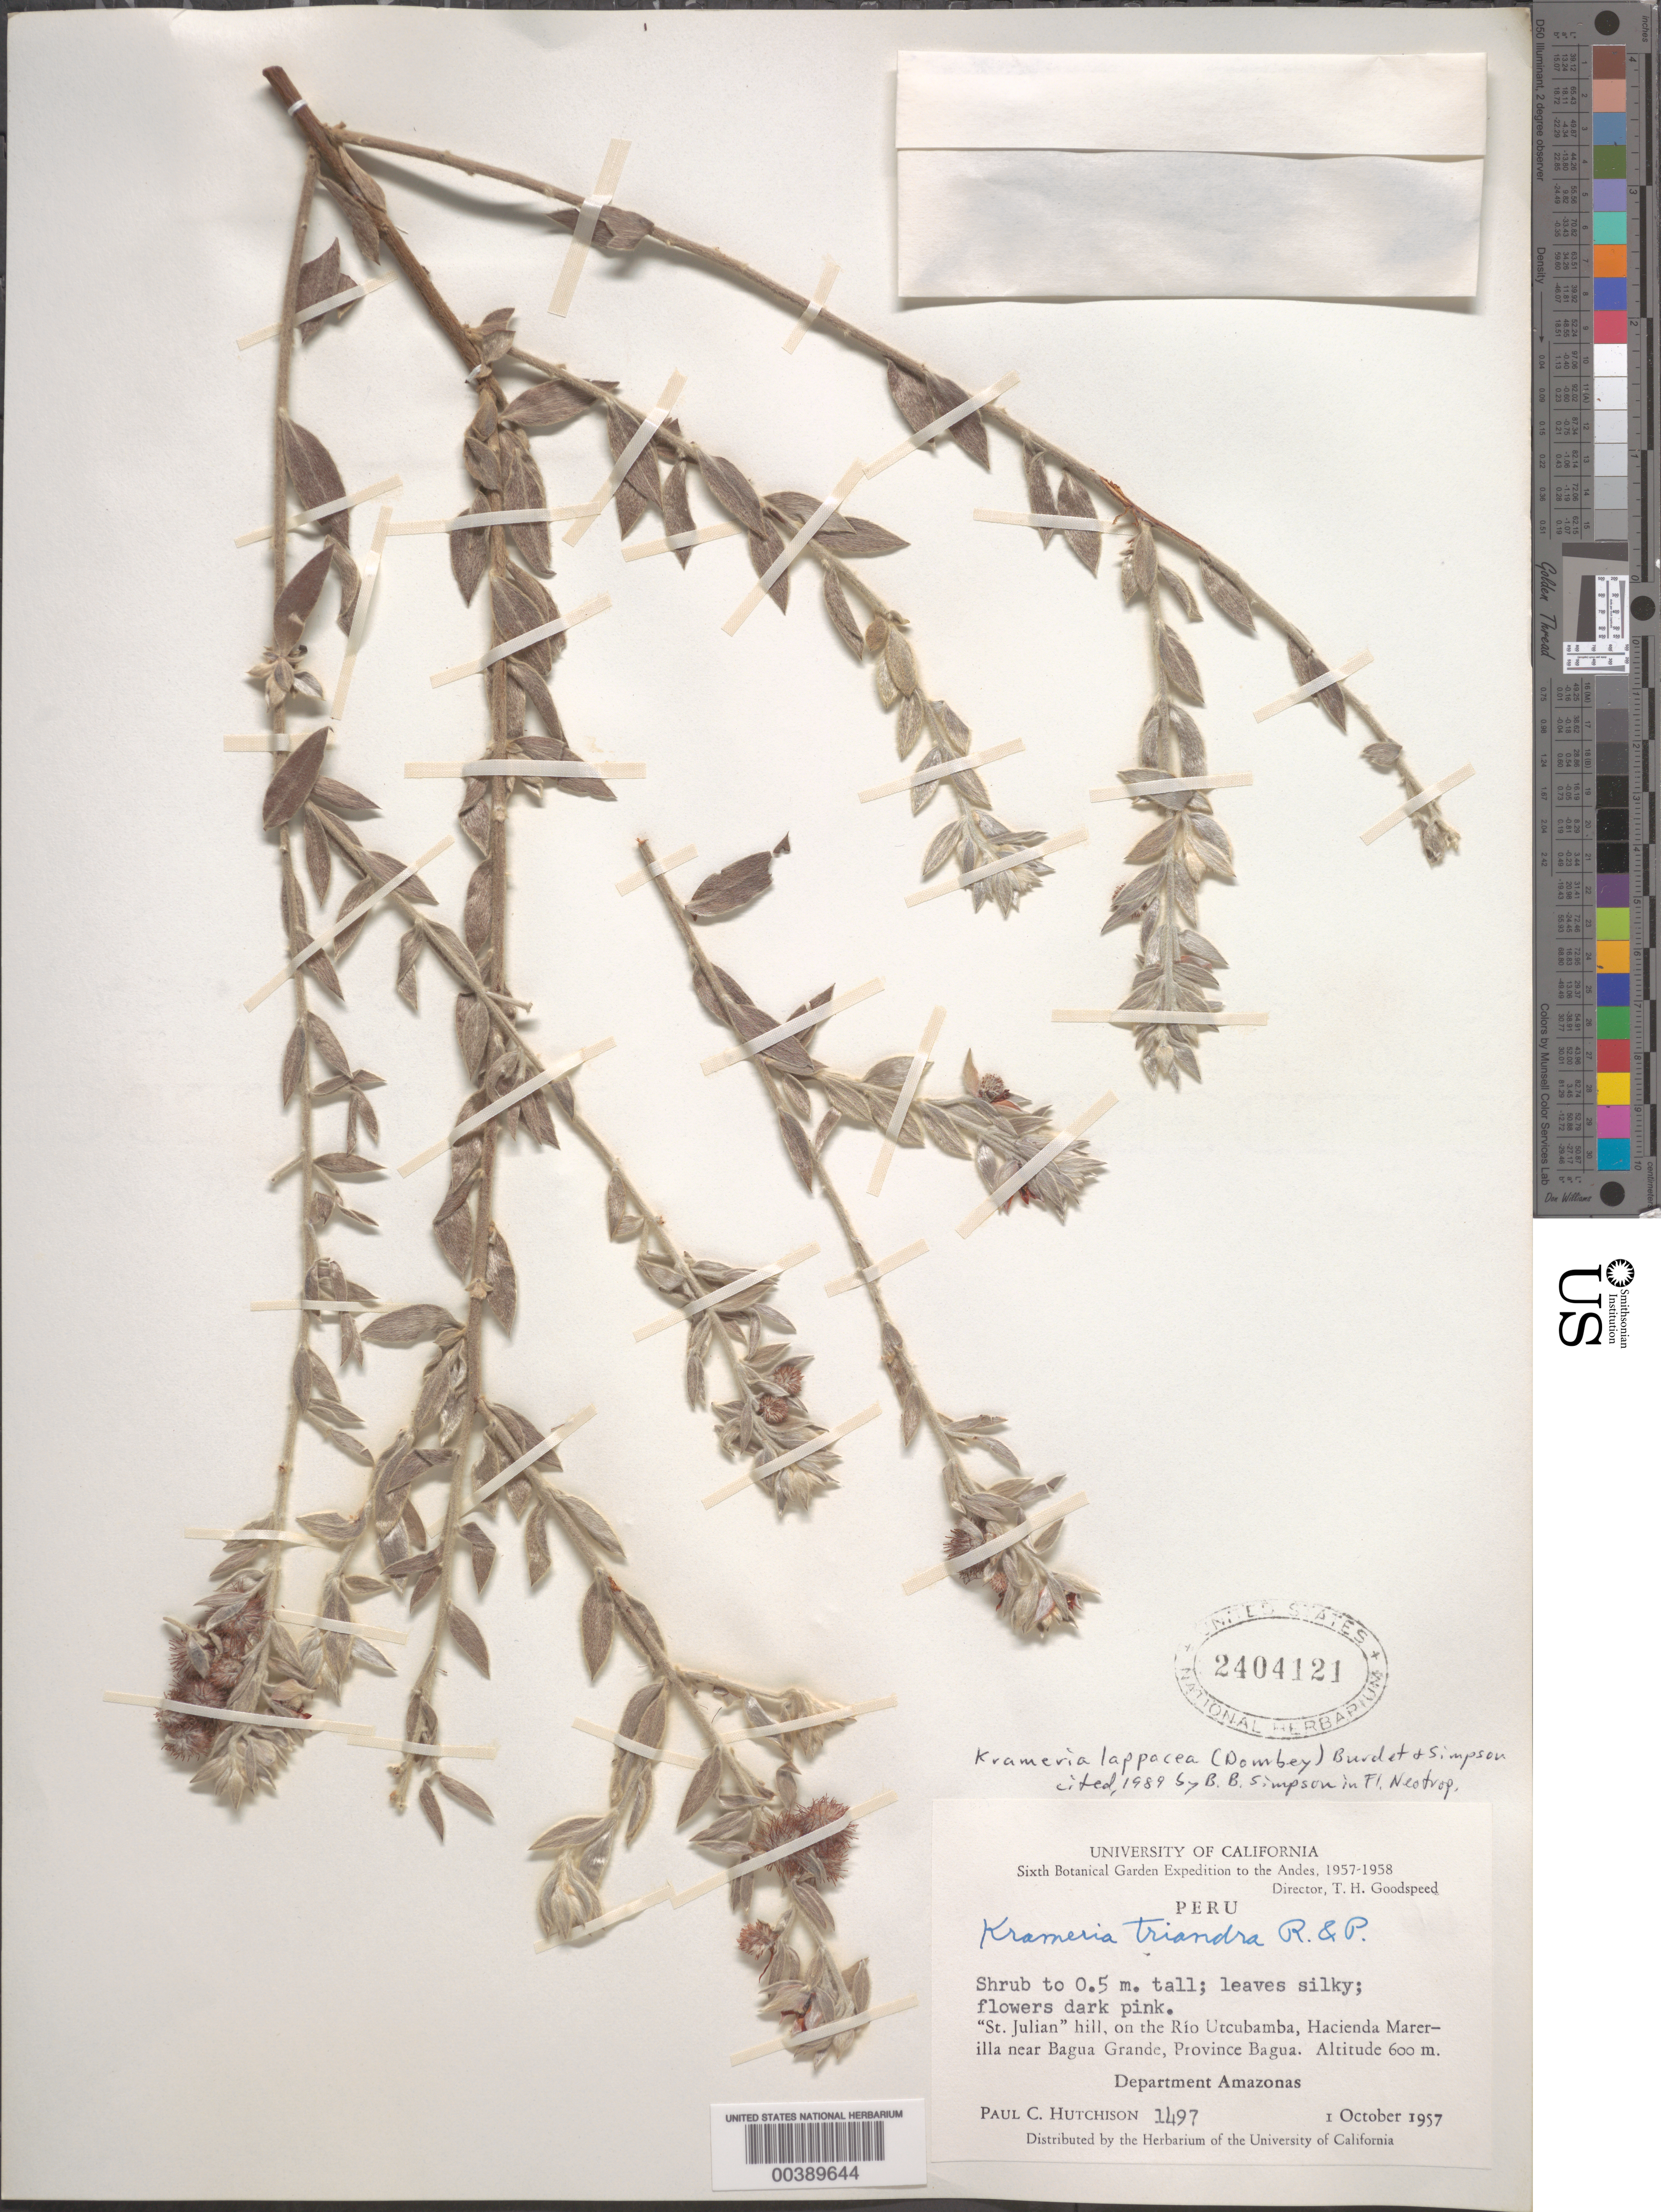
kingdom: Plantae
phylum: Tracheophyta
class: Magnoliopsida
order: Zygophyllales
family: Krameriaceae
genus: Krameria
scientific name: Krameria lappacea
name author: (Dombey) Burdet & B.B. Simpson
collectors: P. C. Hutchison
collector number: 1497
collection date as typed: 01 Oct 1957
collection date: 1957-10-01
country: Peru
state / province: Amazonas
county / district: Bagua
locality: "St. Julian" Hill on the Río Utcubamba, Hacienda Marerilla near Bagua Grande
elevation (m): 600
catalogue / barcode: US 2404121